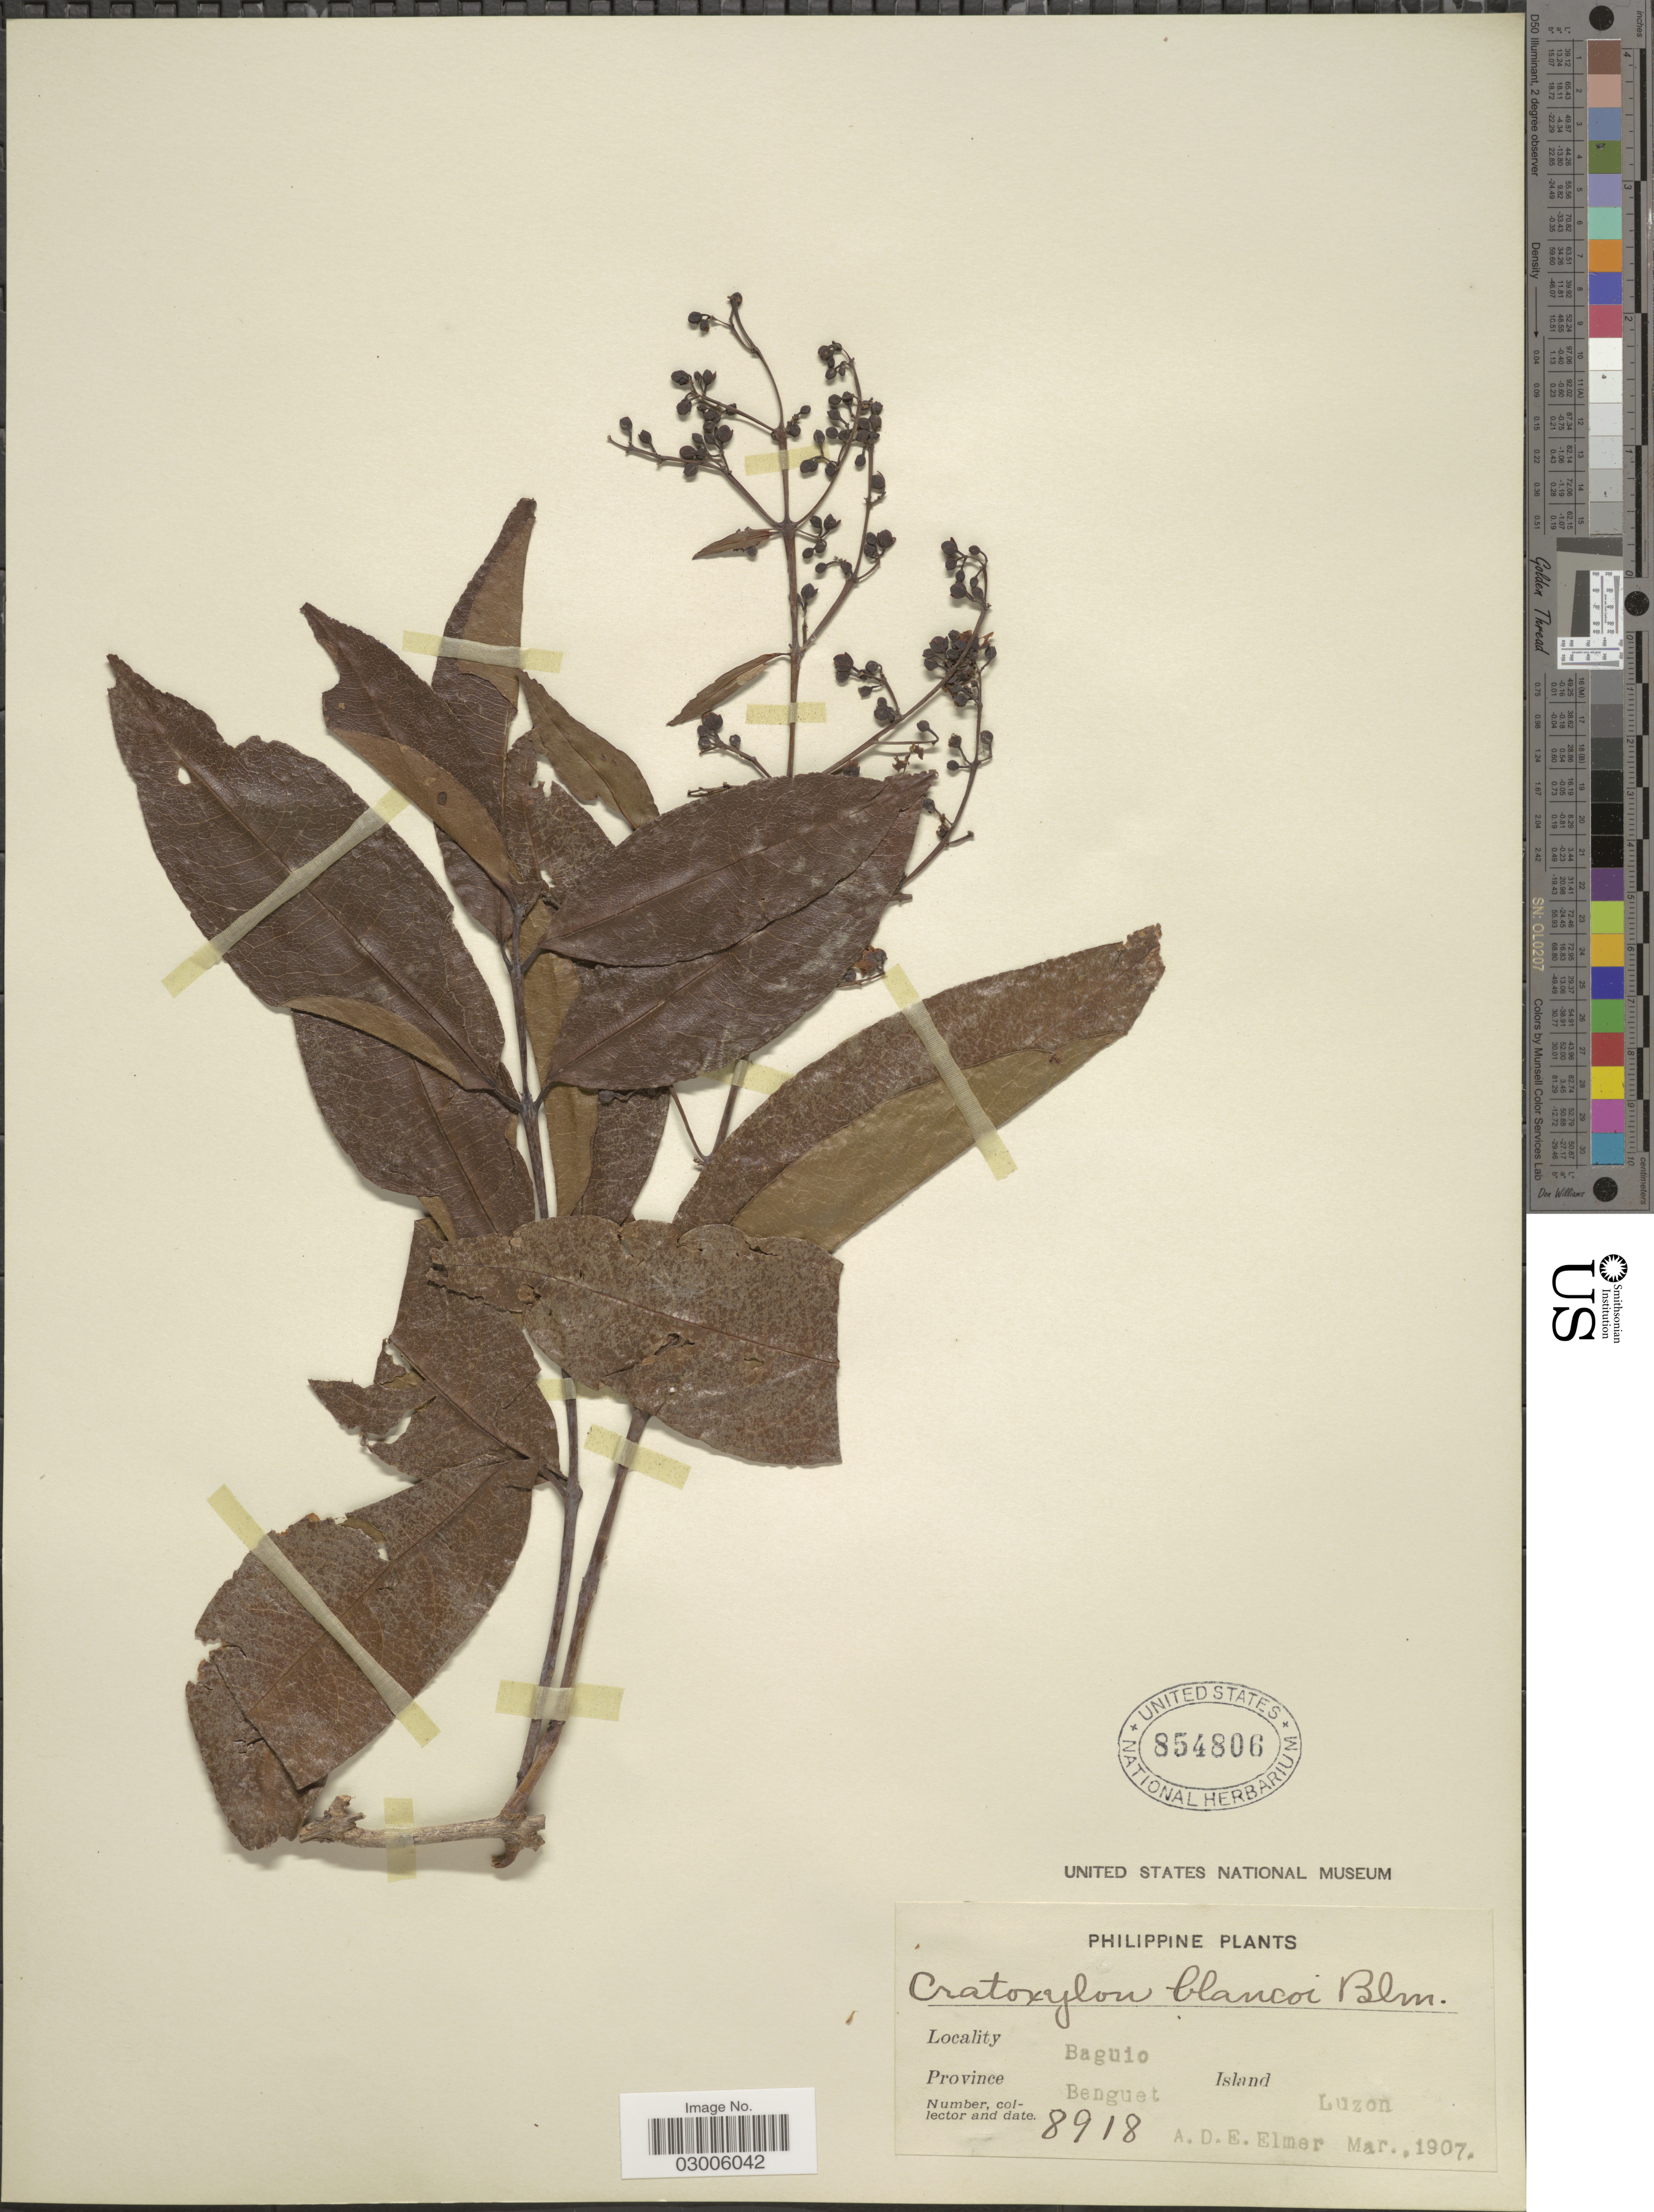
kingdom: Plantae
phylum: Tracheophyta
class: Magnoliopsida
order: Malpighiales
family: Hypericaceae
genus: Cratoxylum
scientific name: Cratoxylum blancoi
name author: Blume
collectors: A. D. E. Elmer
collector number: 8918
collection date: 1907-03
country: Philippines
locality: Baguio. Province Benguet. Island Luzon.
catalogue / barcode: US 854806